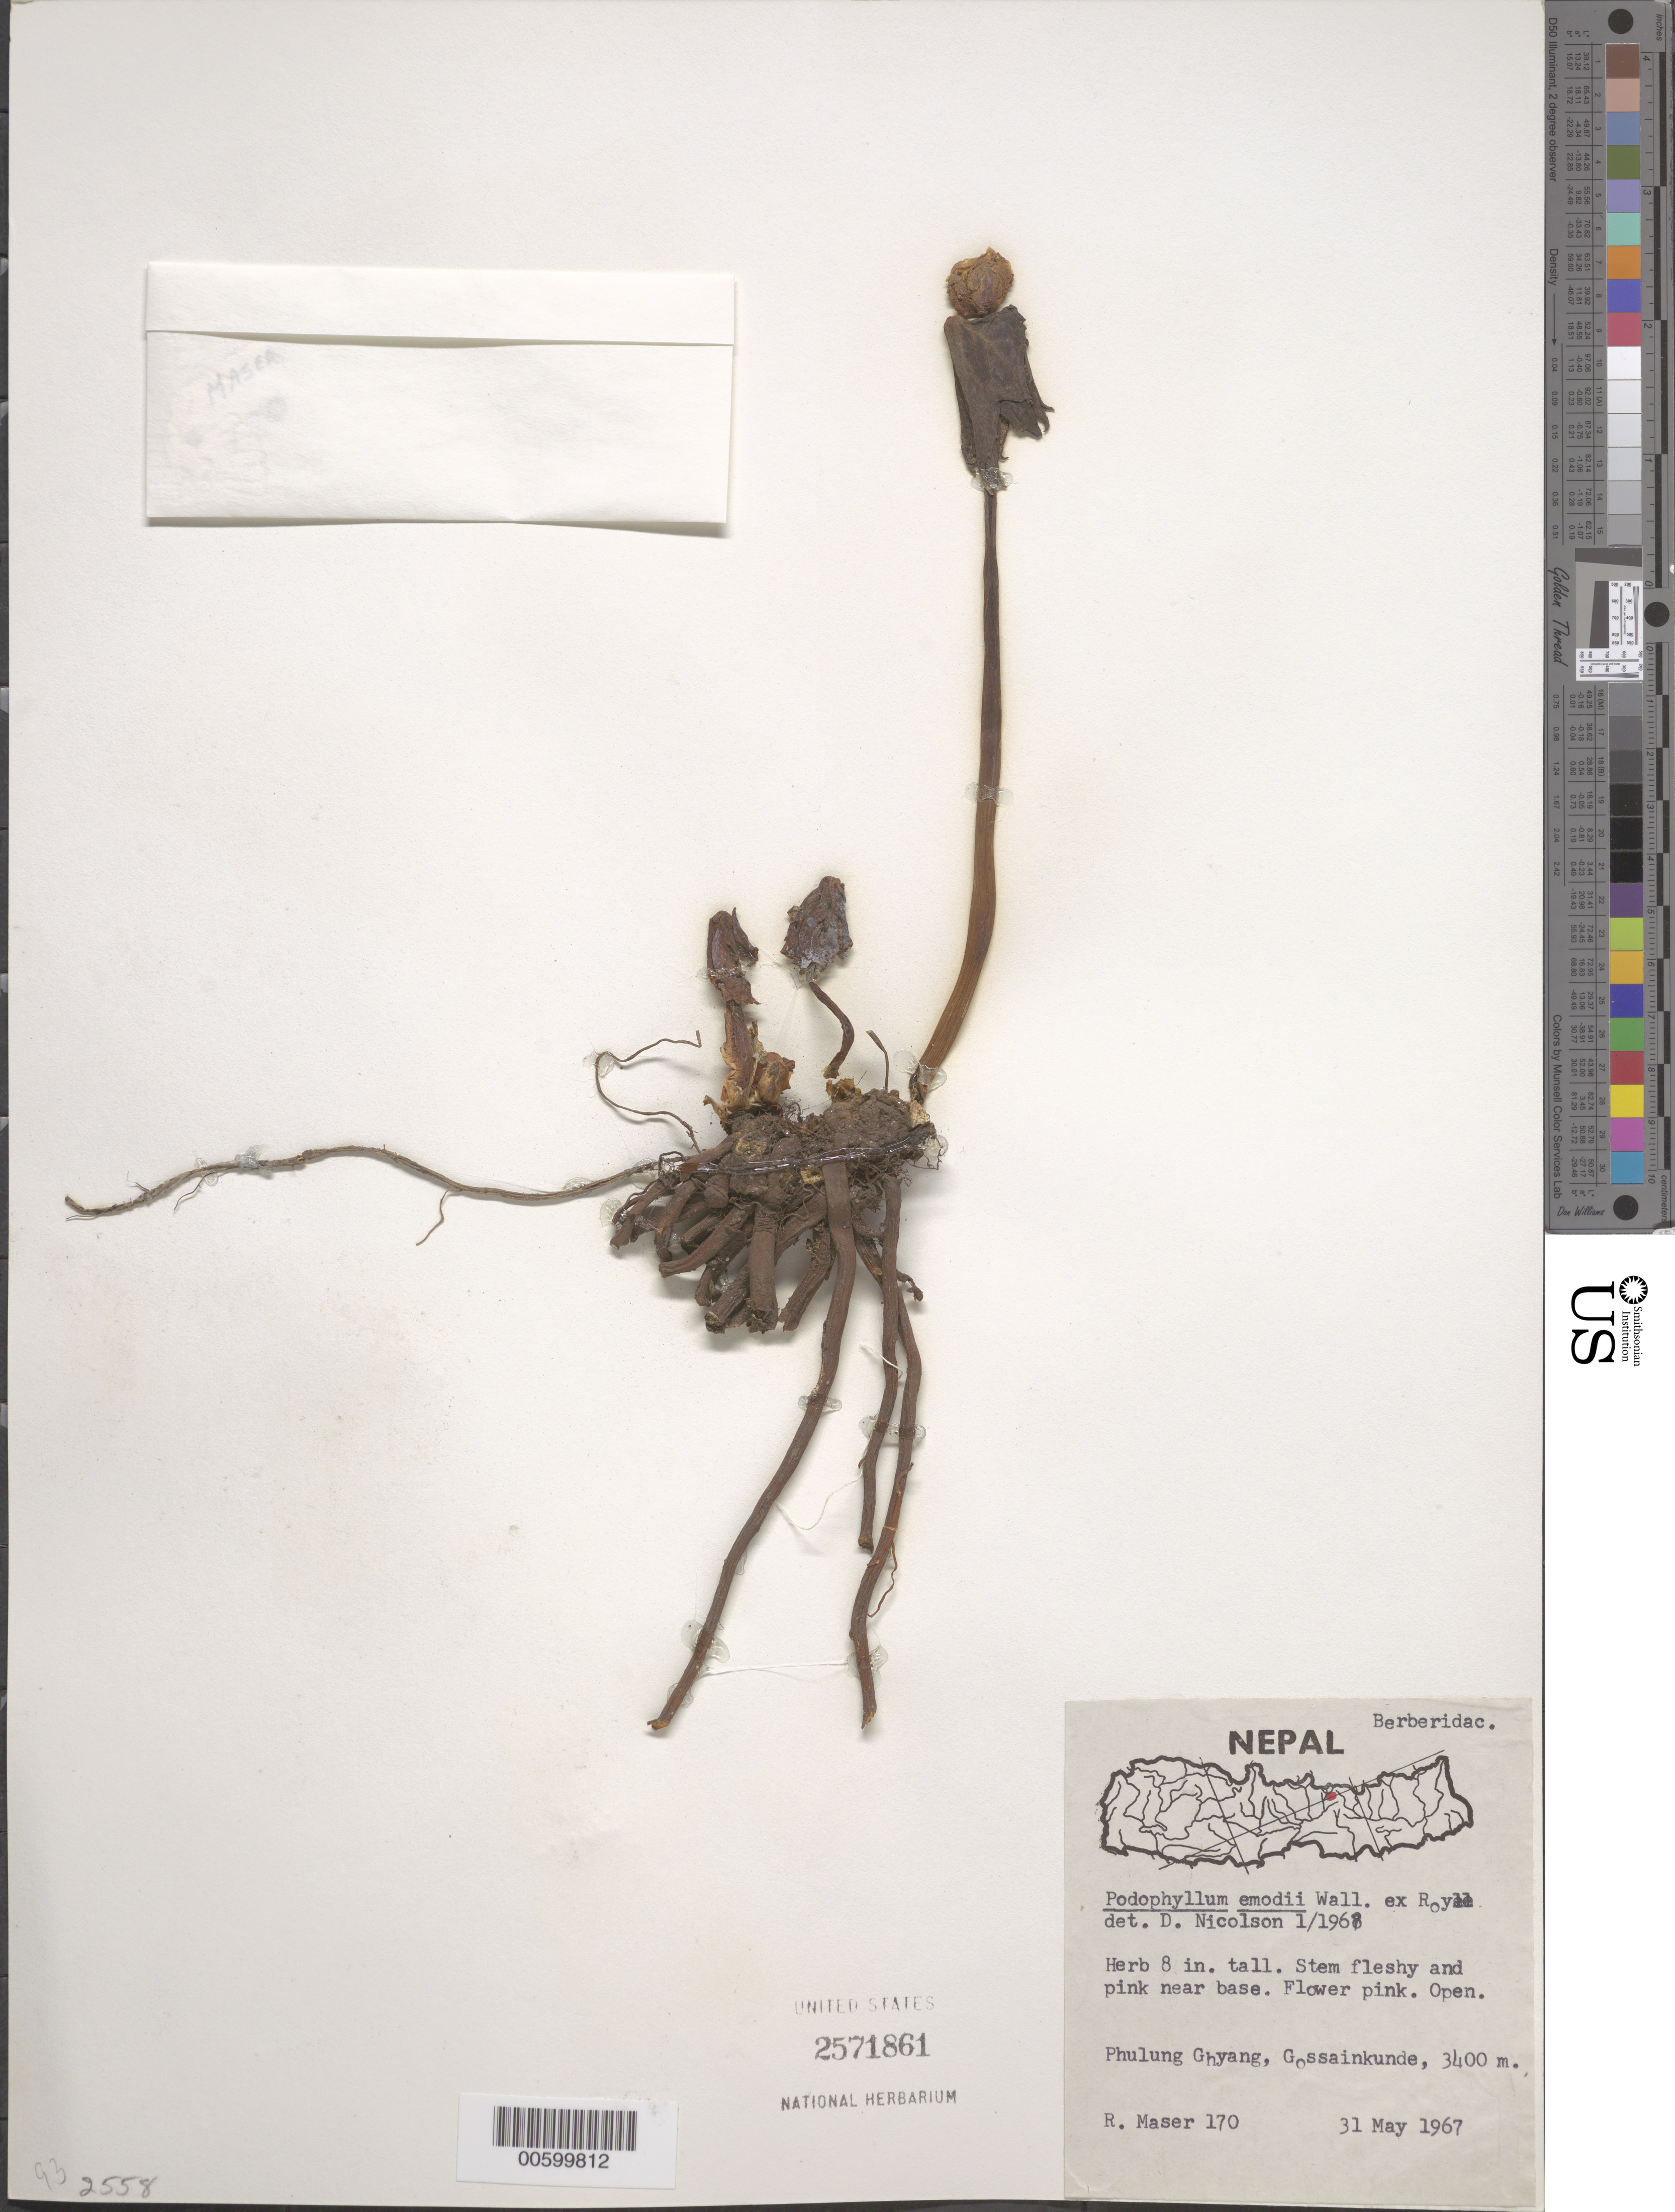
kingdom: Plantae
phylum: Tracheophyta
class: Magnoliopsida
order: Ranunculales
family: Berberidaceae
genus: Sinopodophyllum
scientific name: Sinopodophyllum hexandrum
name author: (Royle) T.S.Ying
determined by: Strong, Mark T., (BOT), Smithsonian Institution - National Museum of Natural History (UNITED STATES)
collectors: R. Maser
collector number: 170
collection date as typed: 31 May 1967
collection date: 1967-05-31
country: Nepal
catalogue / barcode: US 2571861